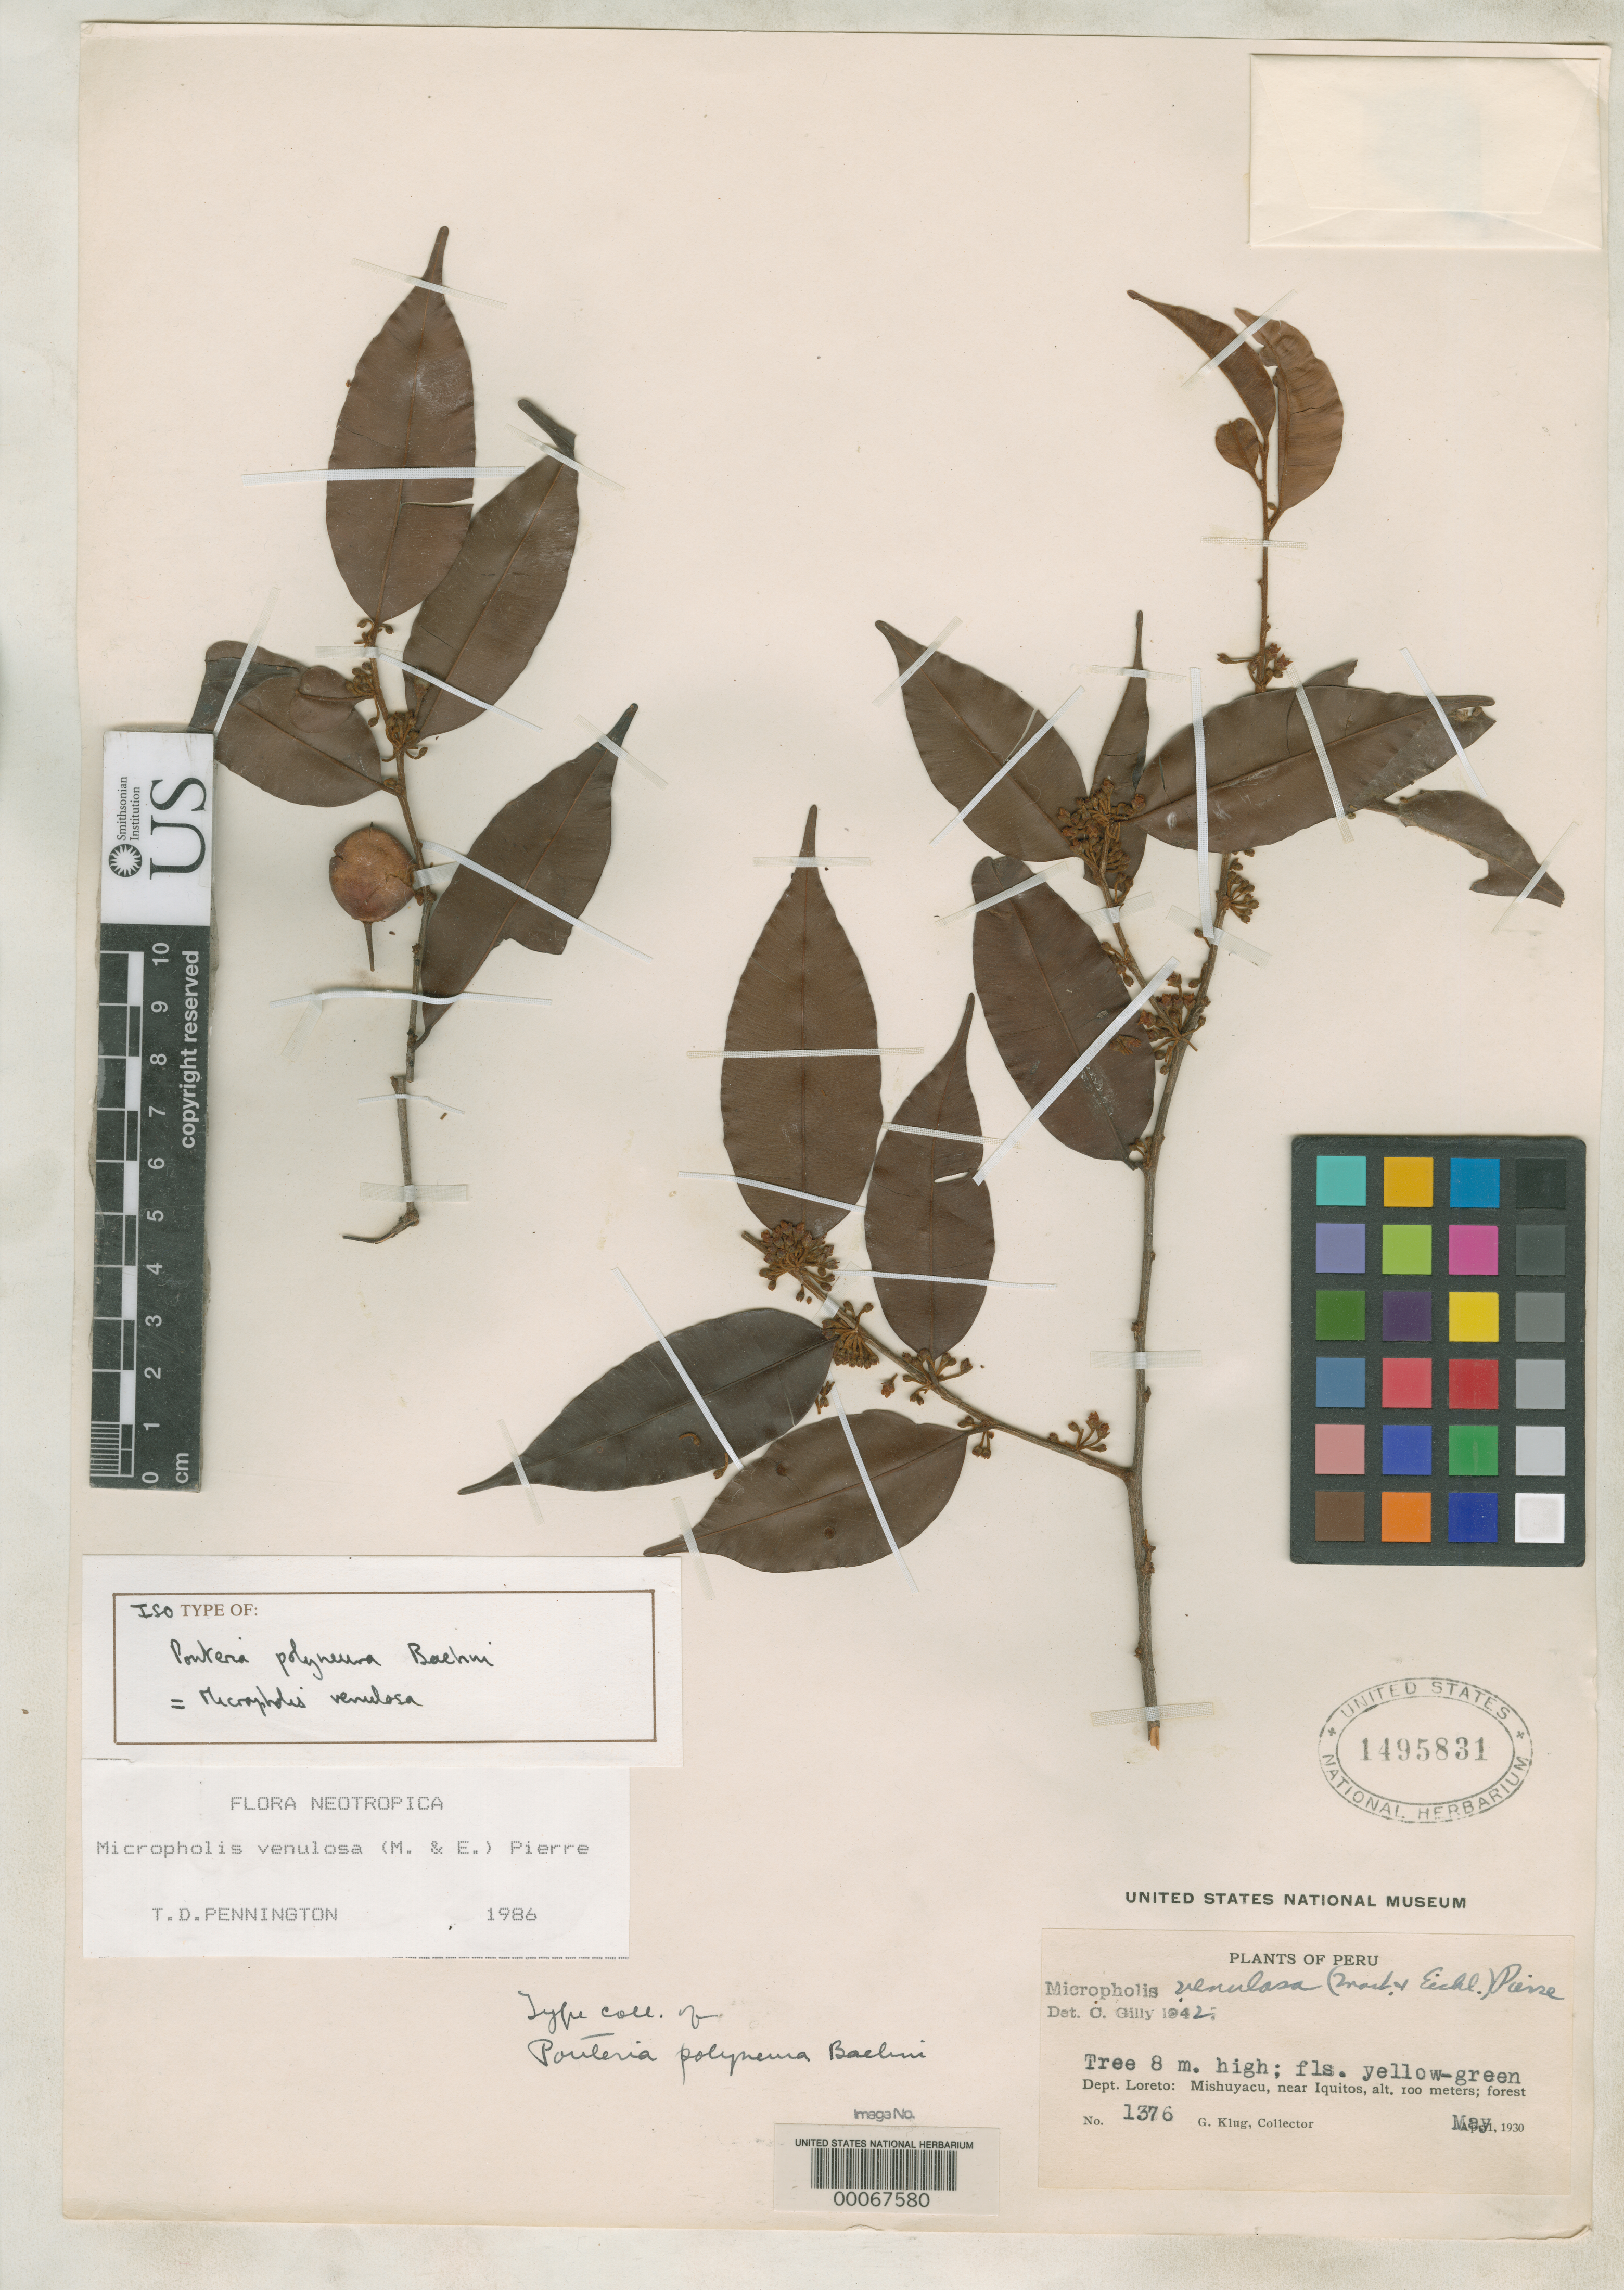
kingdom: Plantae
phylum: Tracheophyta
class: Magnoliopsida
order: Ericales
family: Sapotaceae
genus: Pouteria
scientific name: Pouteria polyneura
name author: Baehni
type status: Isotype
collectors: G. Klug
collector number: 1376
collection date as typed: May 1930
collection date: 1930-05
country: Peru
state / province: Loreto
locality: Mishuyacu, near Iquitos.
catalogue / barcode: US 1495831